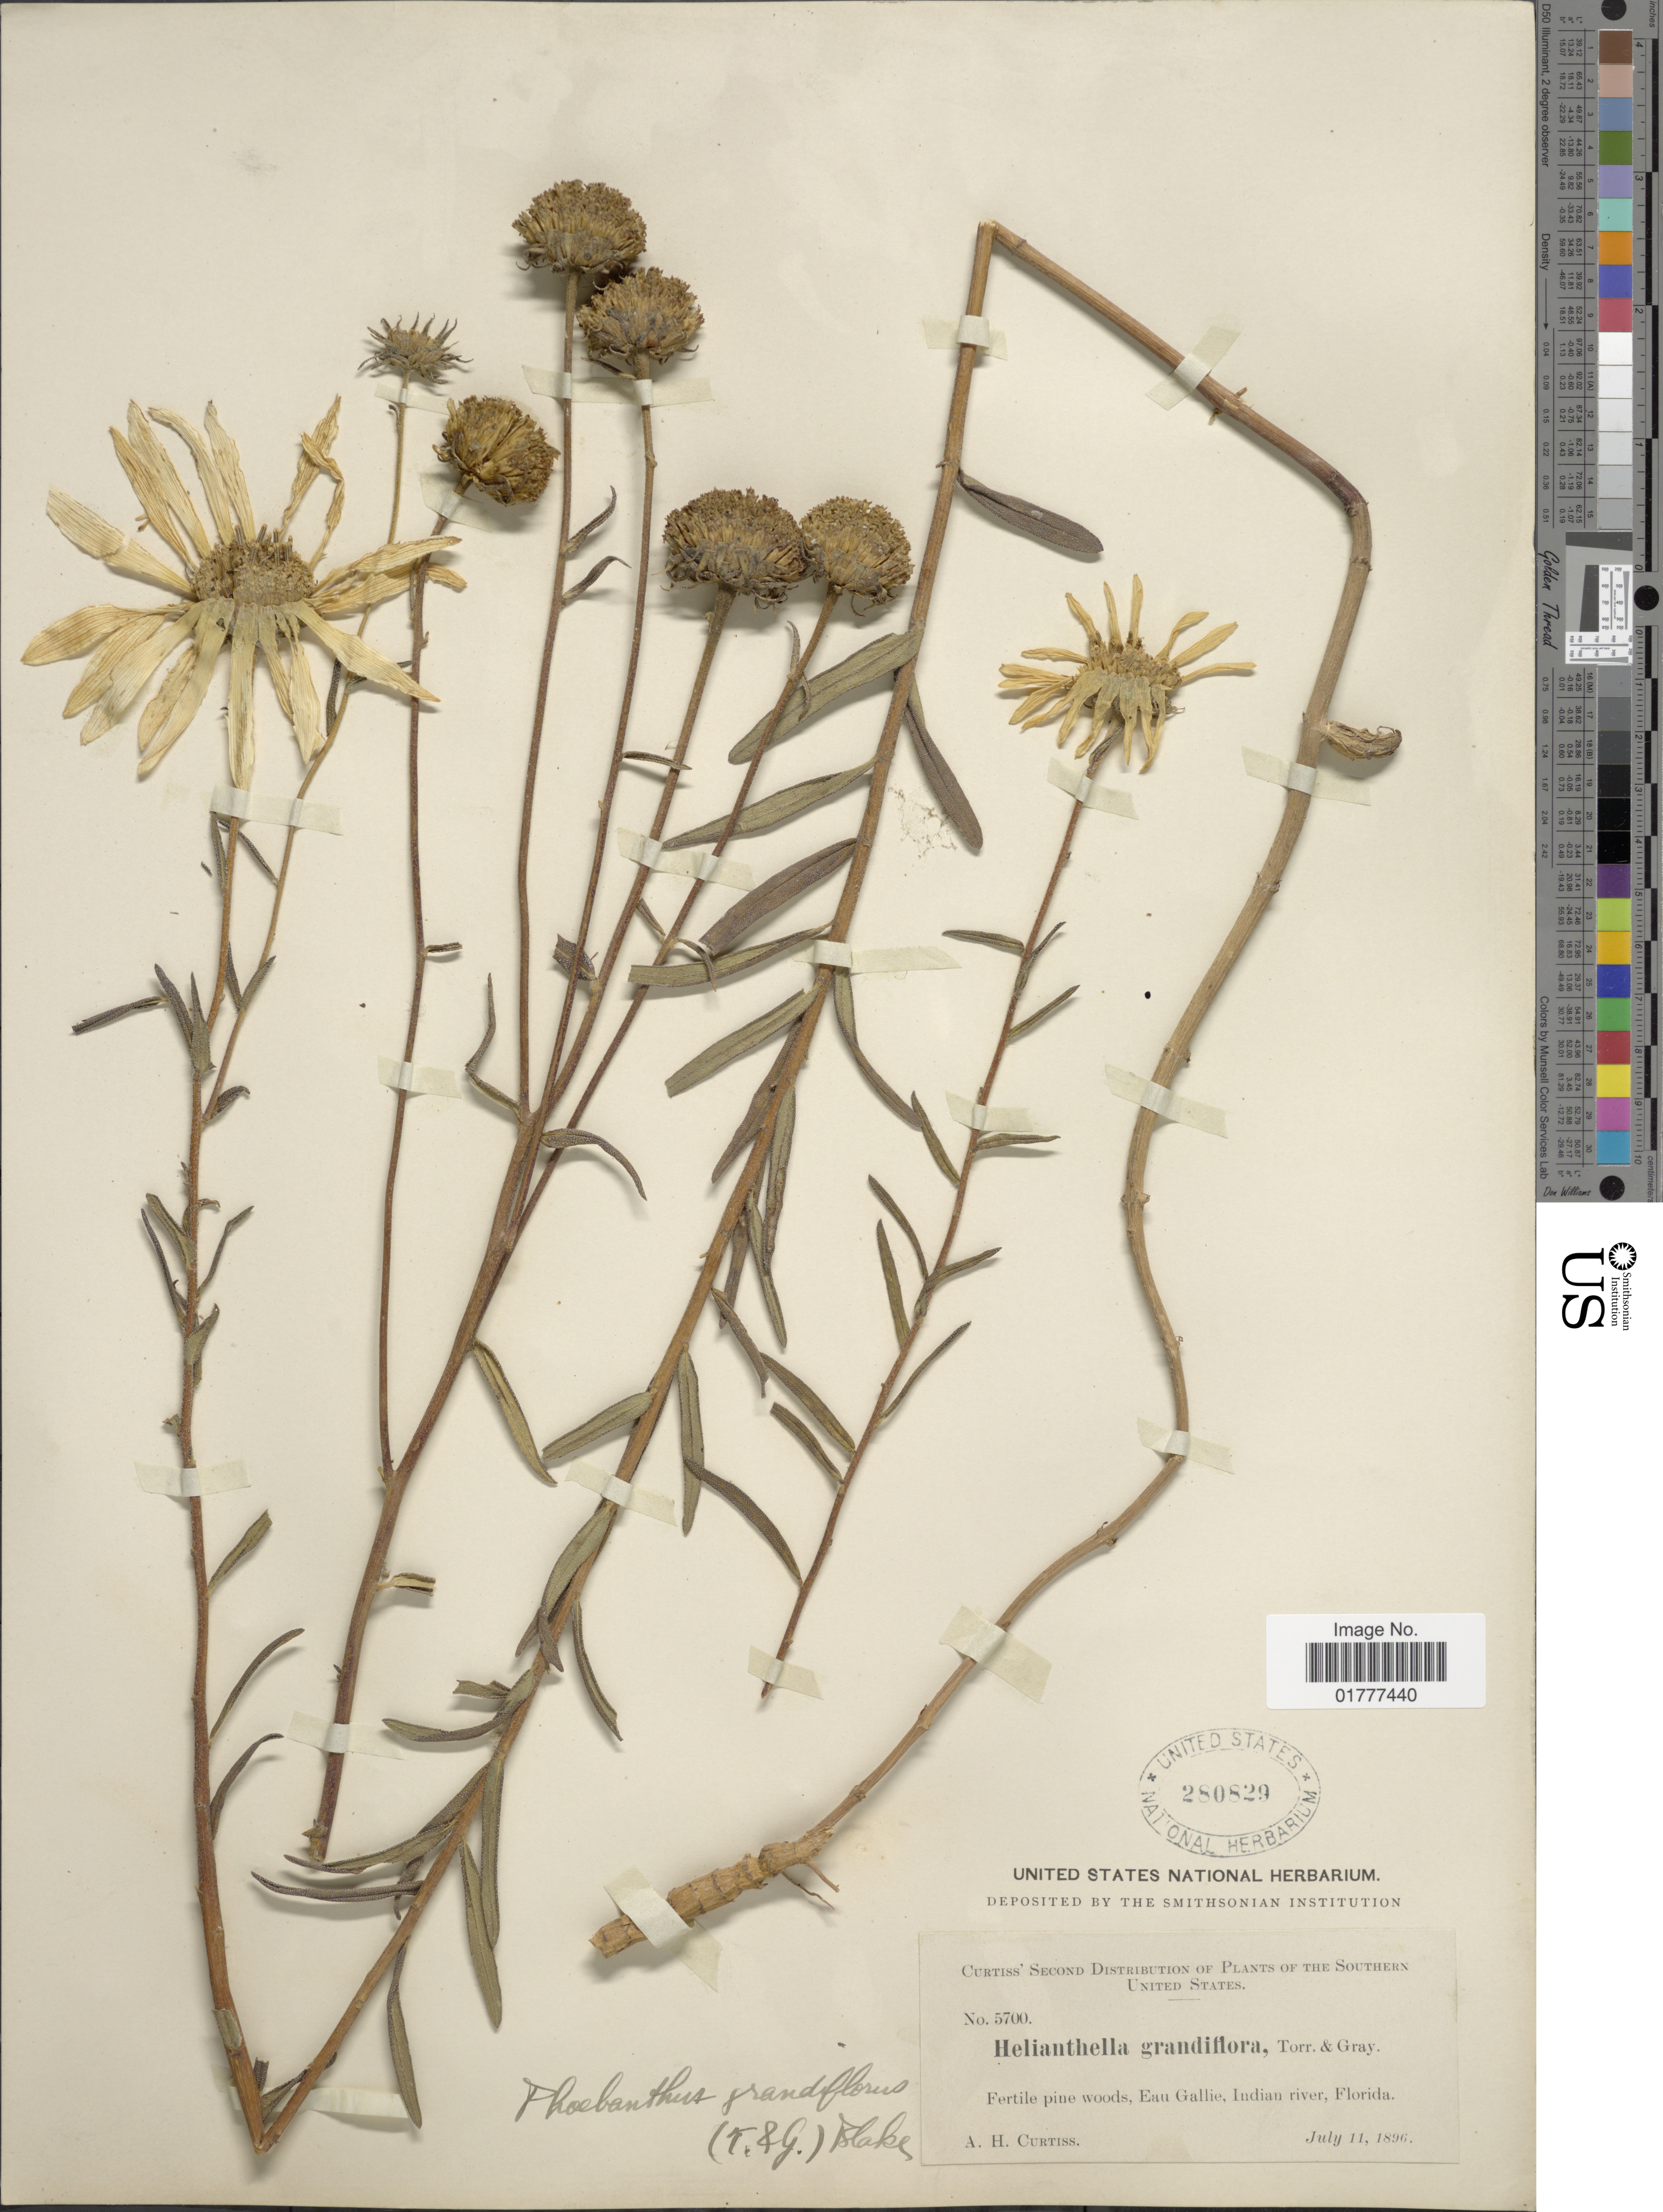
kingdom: Plantae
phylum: Tracheophyta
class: Magnoliopsida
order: Asterales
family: Asteraceae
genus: Phoebanthus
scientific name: Phoebanthus grandiflora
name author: (Torr. & A. Gray) S.F. Blake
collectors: A. H. Curtiss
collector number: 5700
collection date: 1896-07-11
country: United States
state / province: Florida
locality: Eau Gallie, Indian river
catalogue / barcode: US 280829